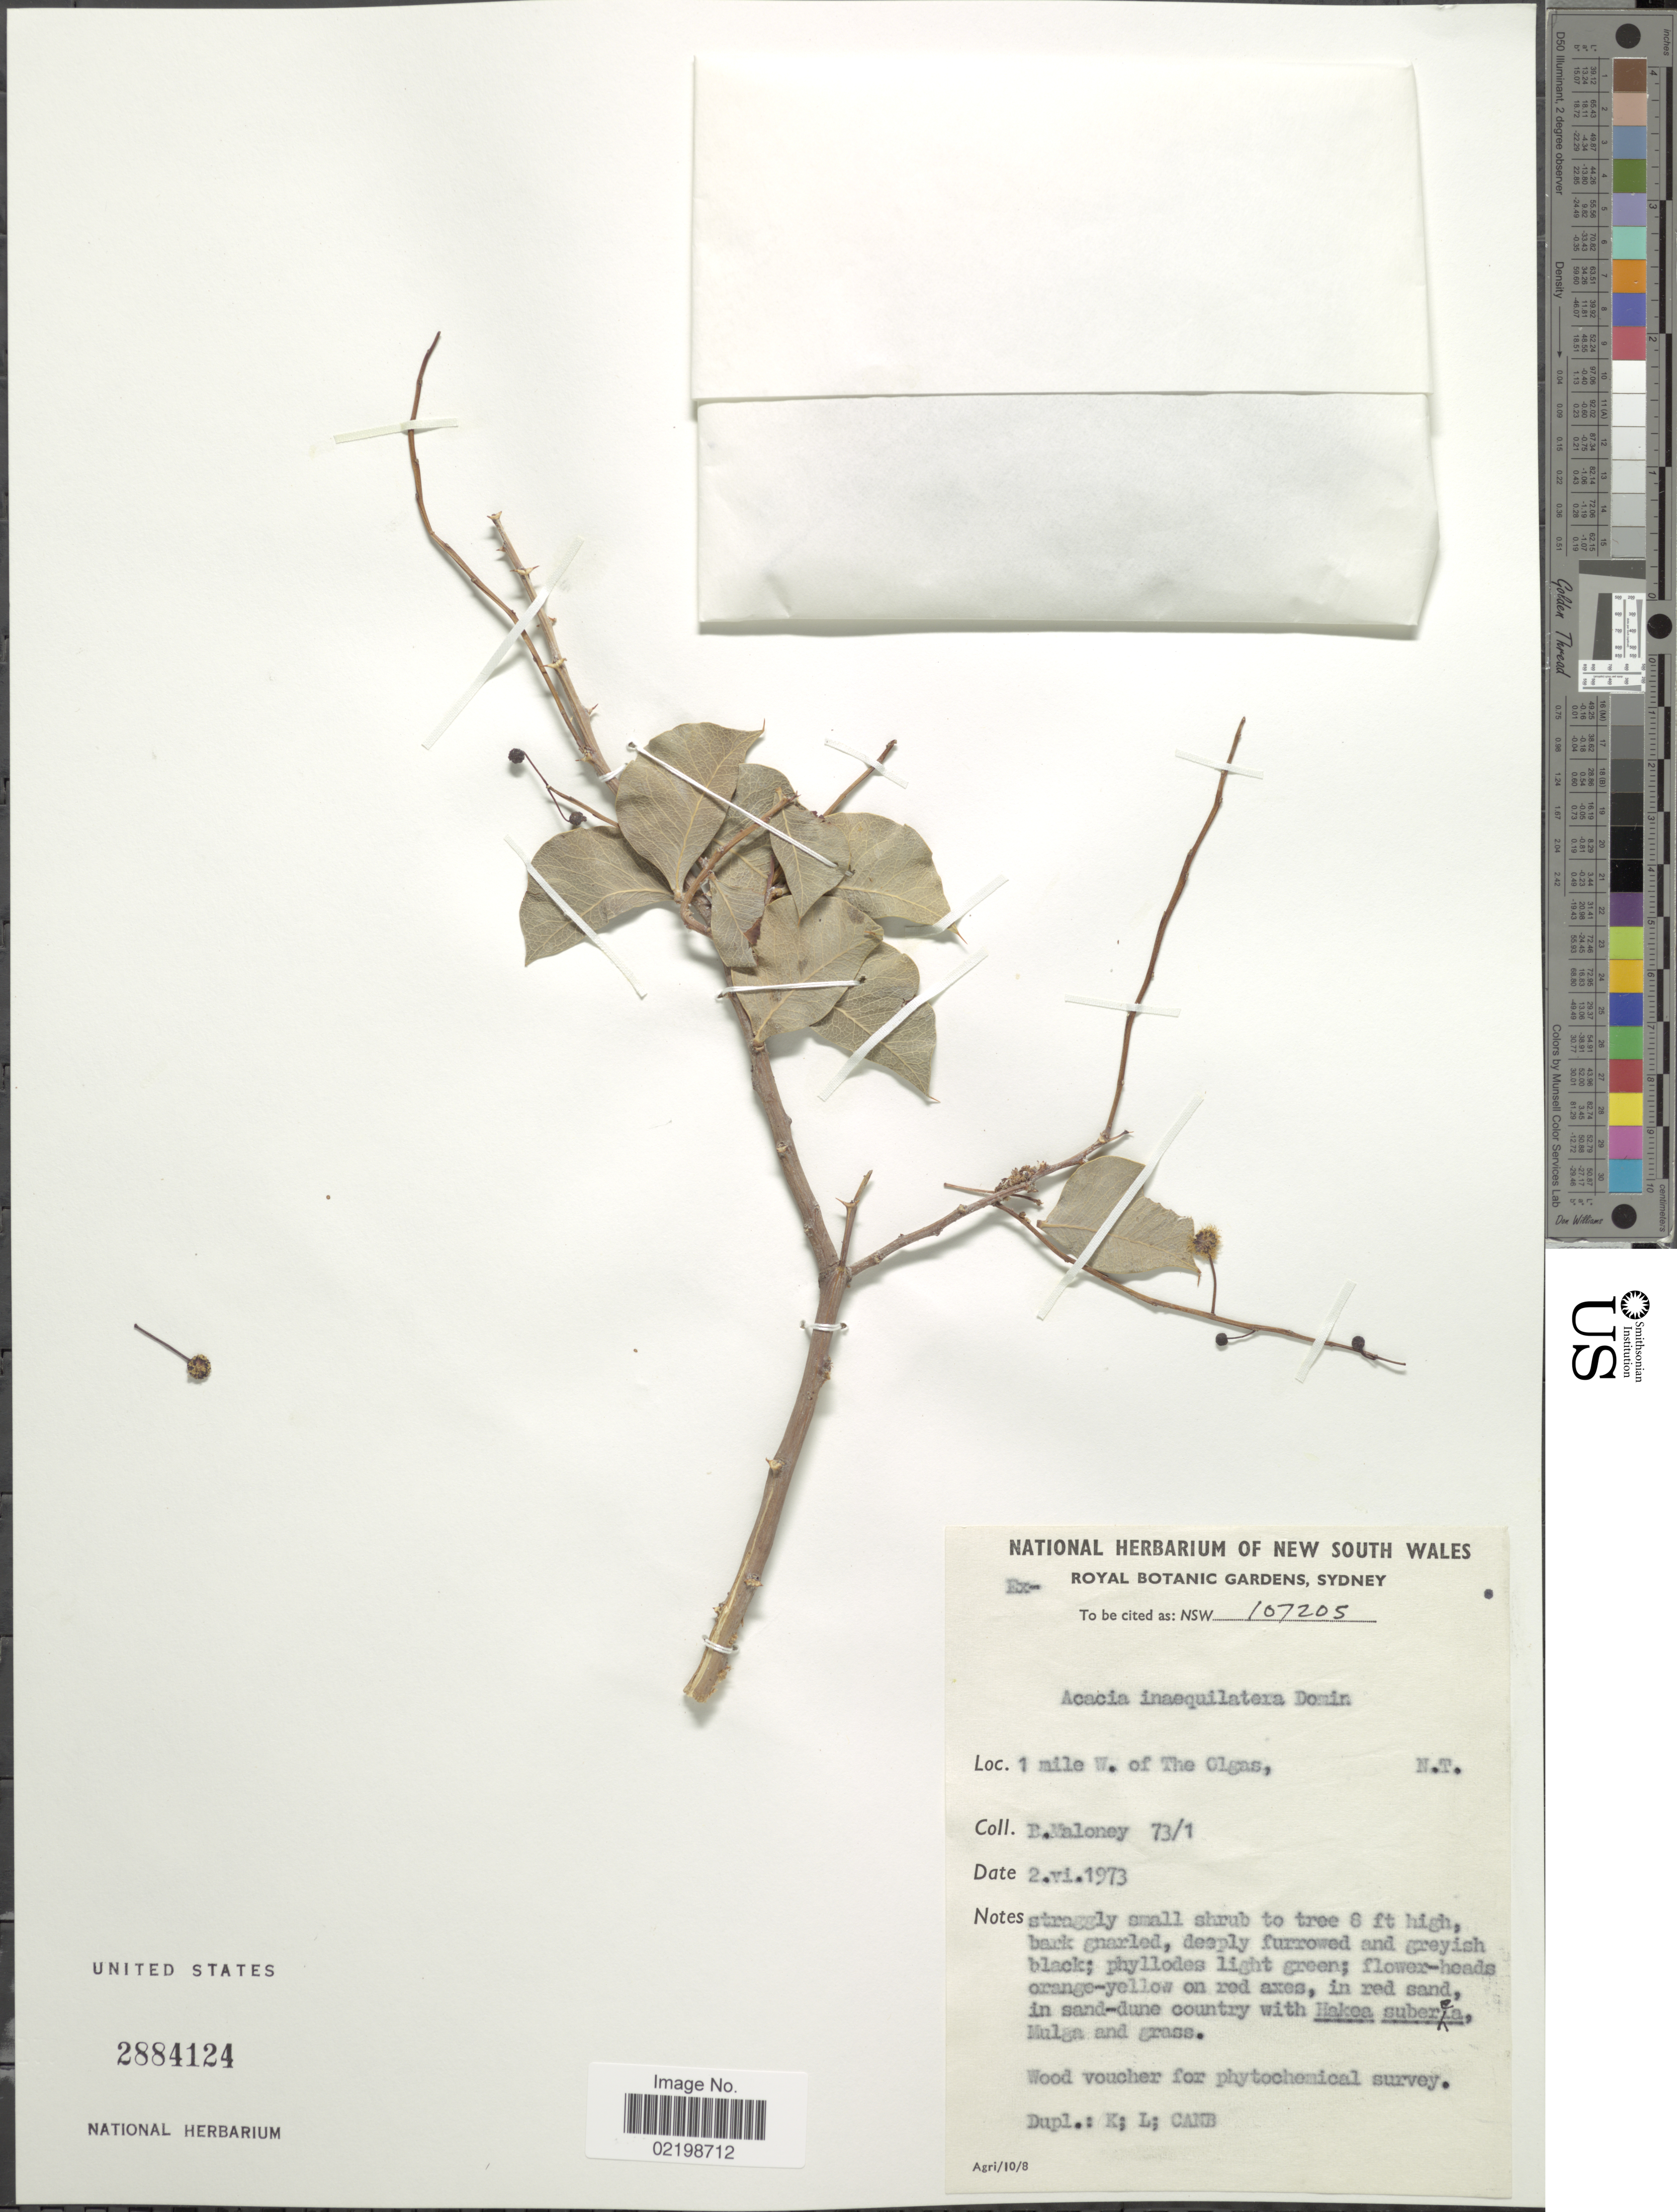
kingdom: Plantae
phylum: Tracheophyta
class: Magnoliopsida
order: Fabales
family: Fabaceae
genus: Acacia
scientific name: Acacia inaequilatera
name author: Domin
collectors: B. Maloney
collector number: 73/1 / NSW107205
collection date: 1973-06-02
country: Australia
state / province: Northern Territory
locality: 1 mile W. of The Olgas. N.T.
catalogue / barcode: US 2884124